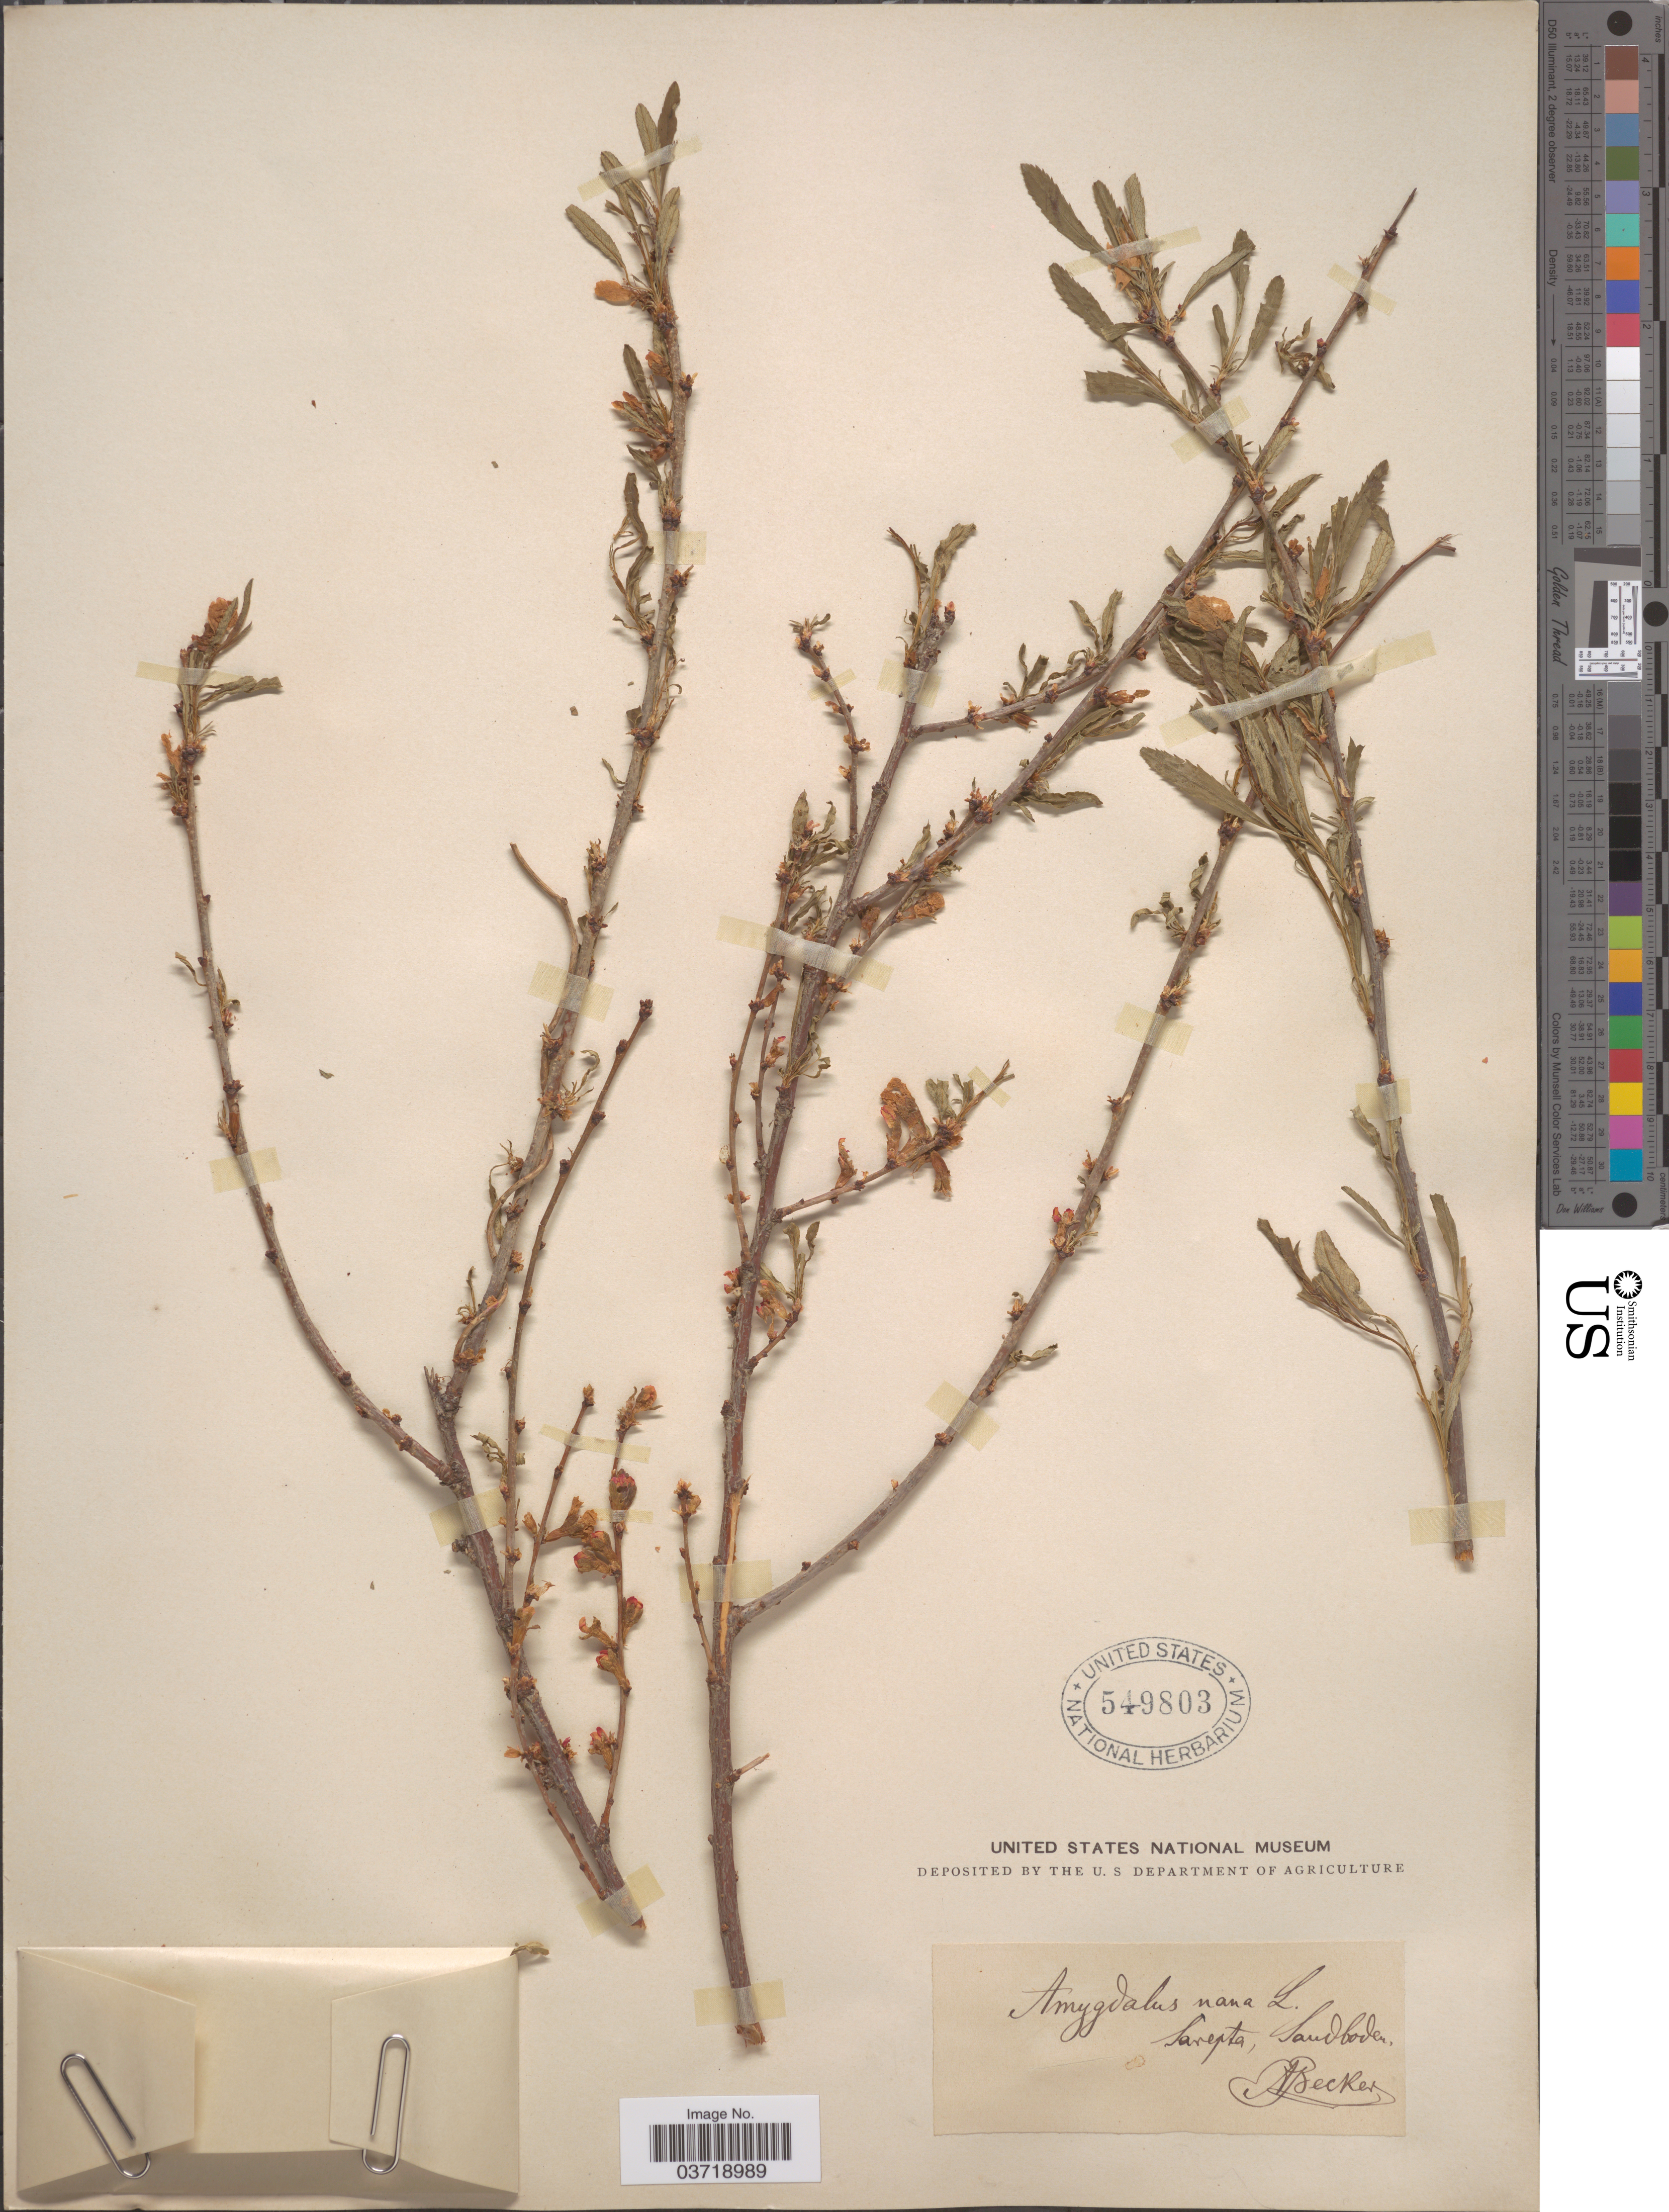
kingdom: Plantae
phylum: Tracheophyta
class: Magnoliopsida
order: Rosales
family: Rosaceae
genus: Prunus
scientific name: Prunus tenella var. tenella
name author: Batsch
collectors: A. Becker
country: Russian Federation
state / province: Volgograd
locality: Sarepta, Sandboden.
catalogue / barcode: US 549803